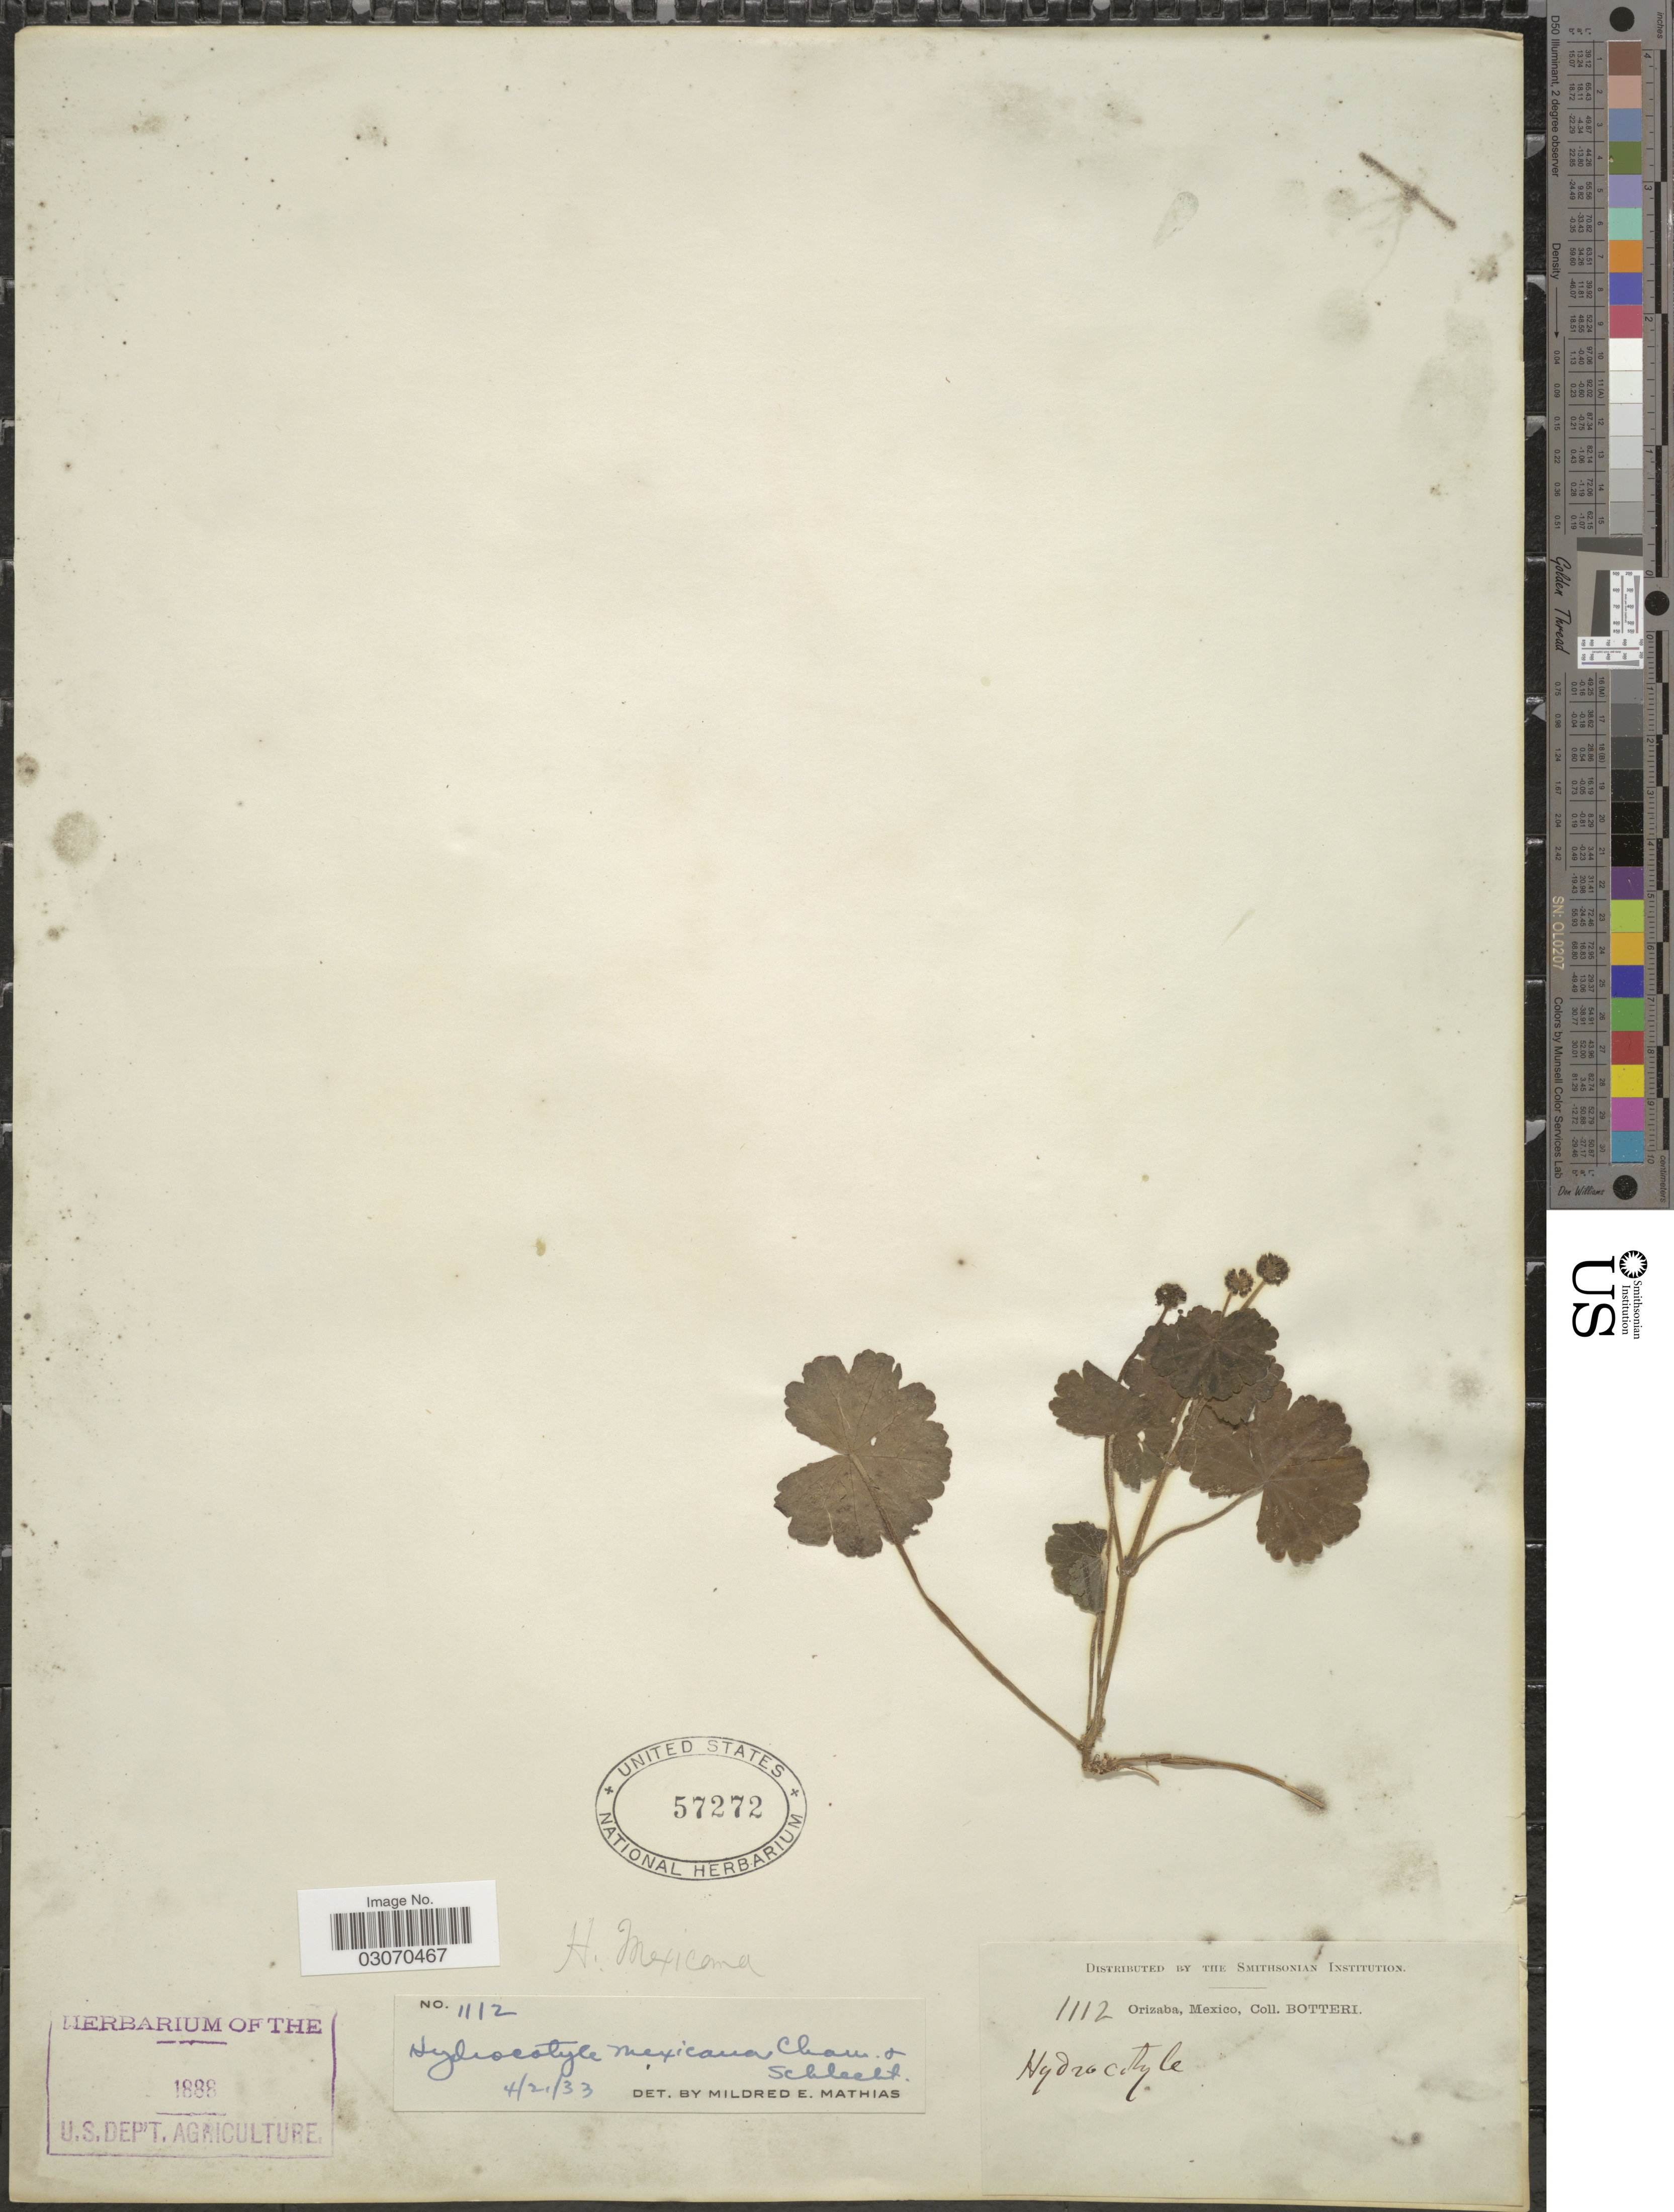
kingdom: Plantae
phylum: Tracheophyta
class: Magnoliopsida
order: Apiales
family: Araliaceae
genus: Hydrocotyle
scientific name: Hydrocotyle mexicana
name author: Schltdl. & Cham.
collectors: -. Botteri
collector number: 1112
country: Mexico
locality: Orizaba.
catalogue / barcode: US 57272